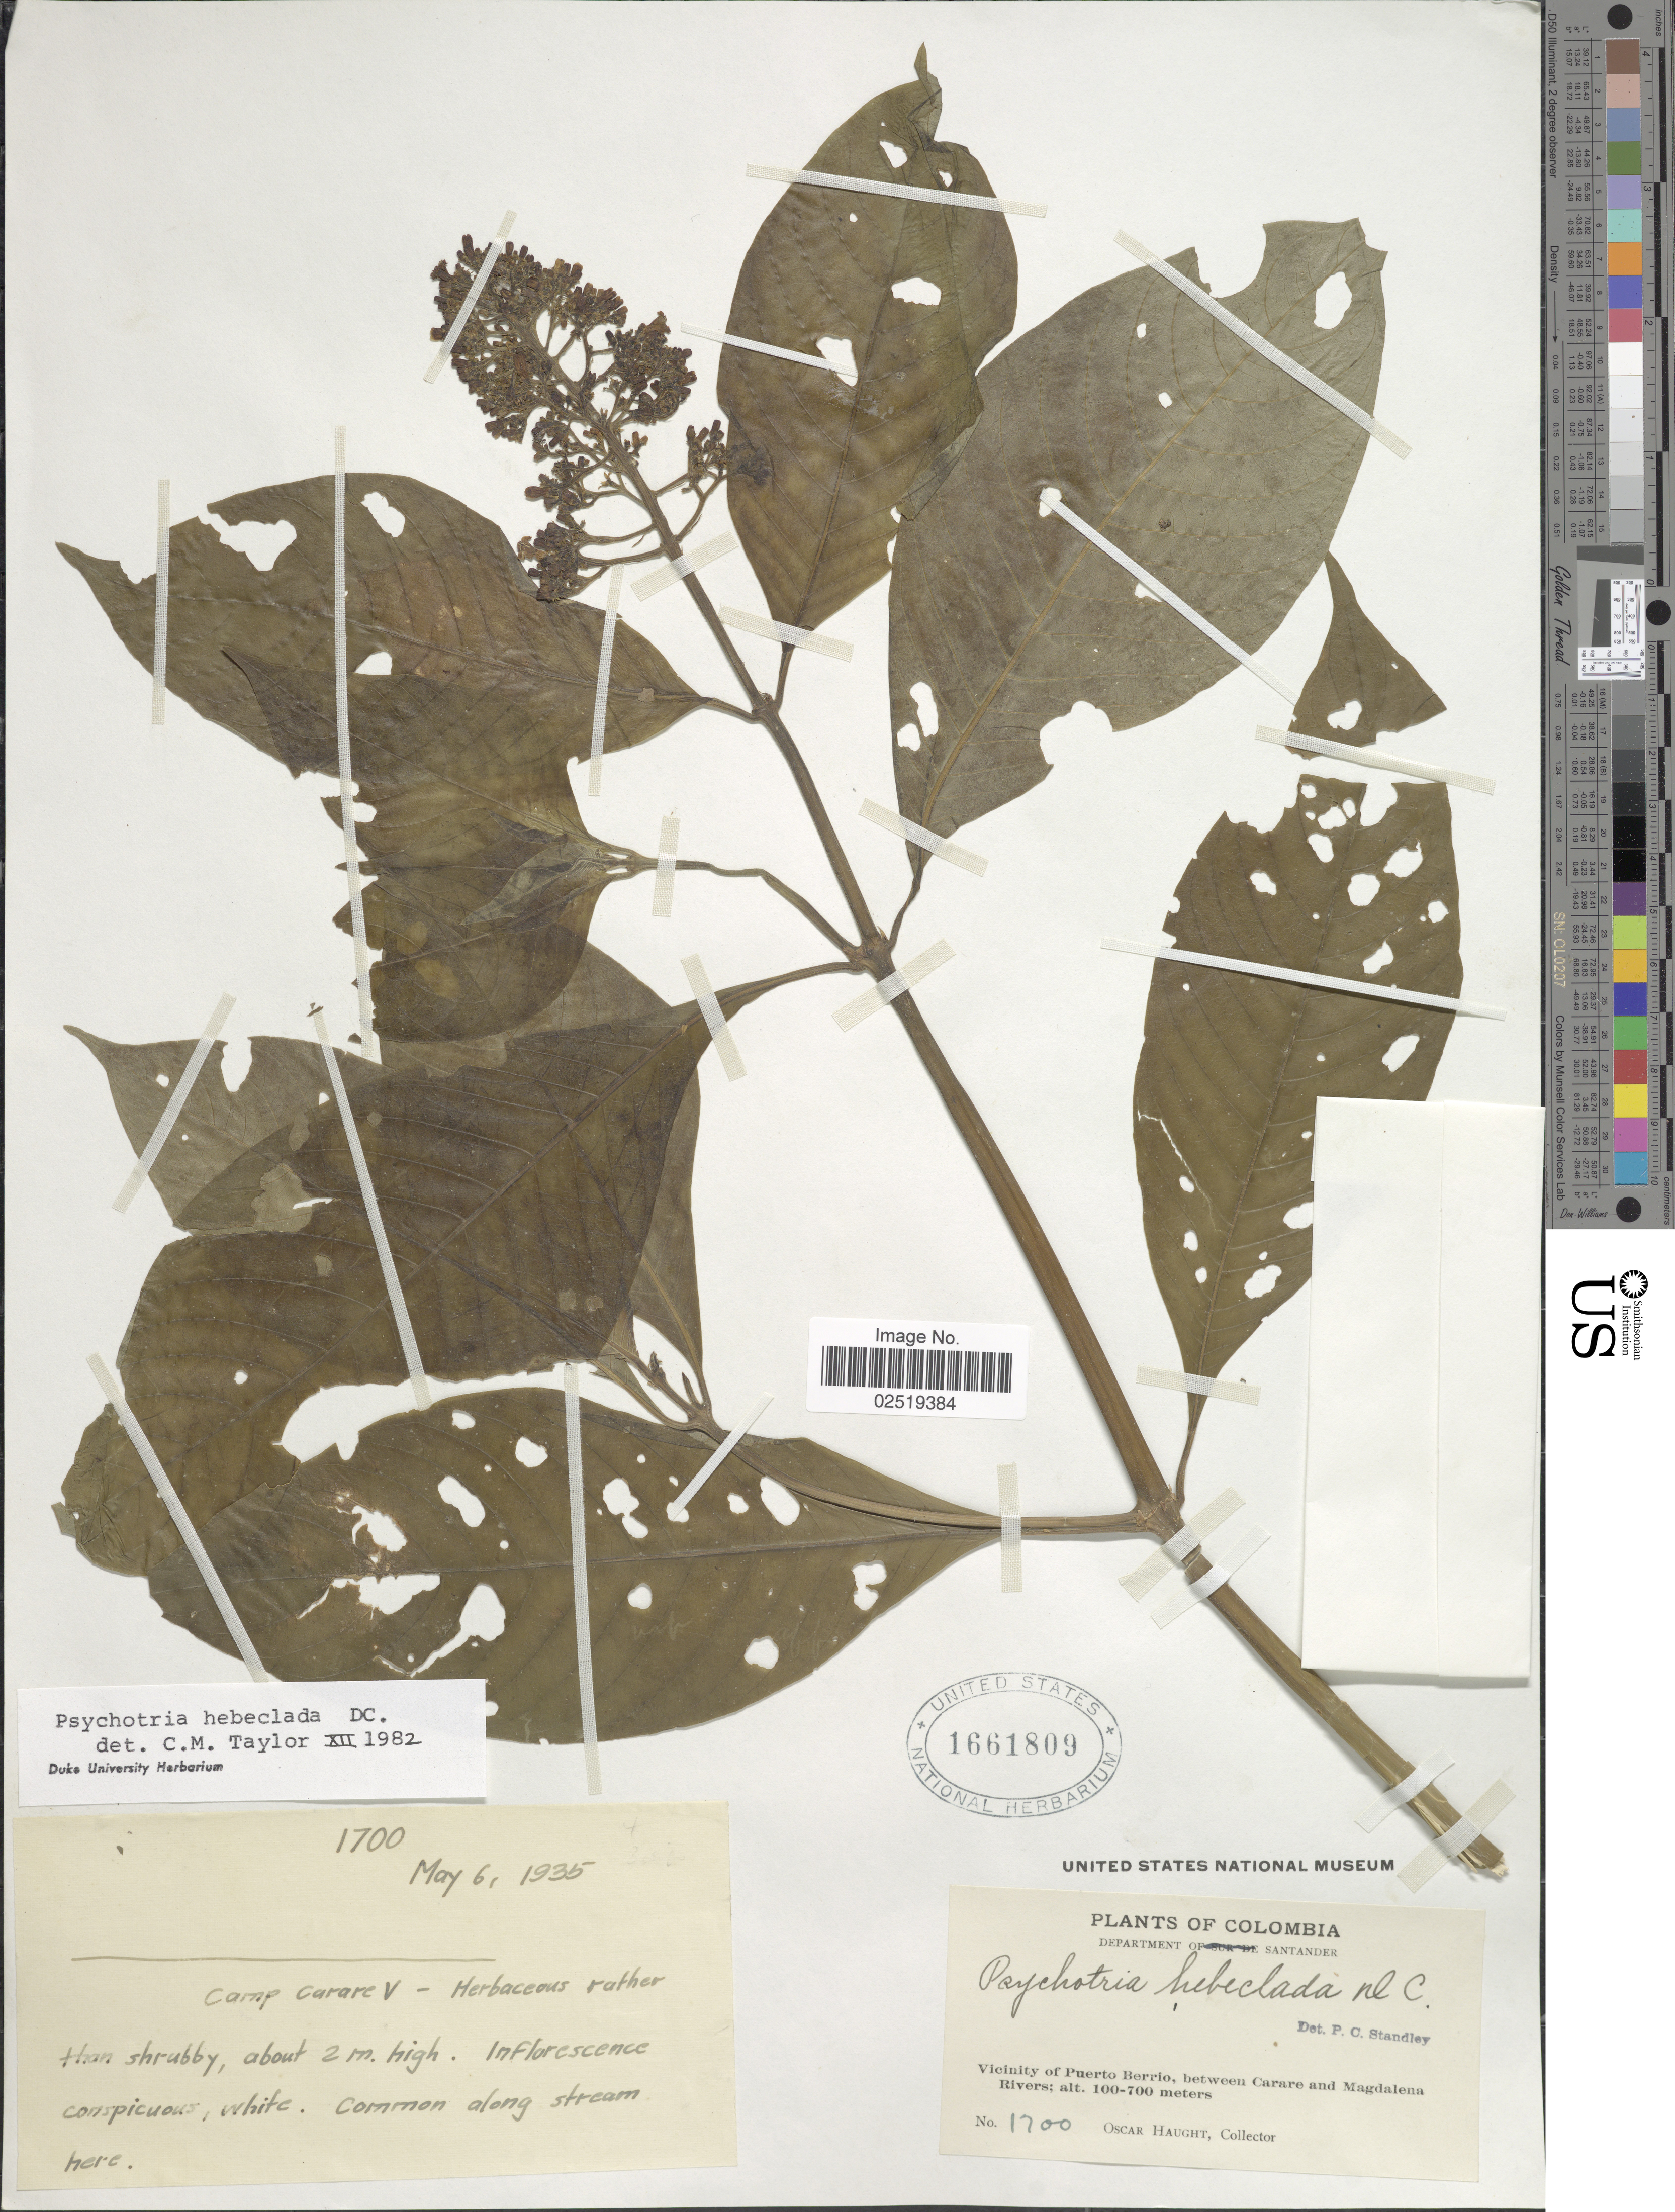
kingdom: Plantae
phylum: Tracheophyta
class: Magnoliopsida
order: Gentianales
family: Rubiaceae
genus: Psychotria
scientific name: Psychotria hebeclada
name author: DC.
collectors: O. L. Haught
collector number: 1700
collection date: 1935-05-06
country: Colombia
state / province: Santander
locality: Department of Santander. Vicinity of Puerto Berrio, between Carare and Magdalena Rivers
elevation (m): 100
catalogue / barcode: US 1661809